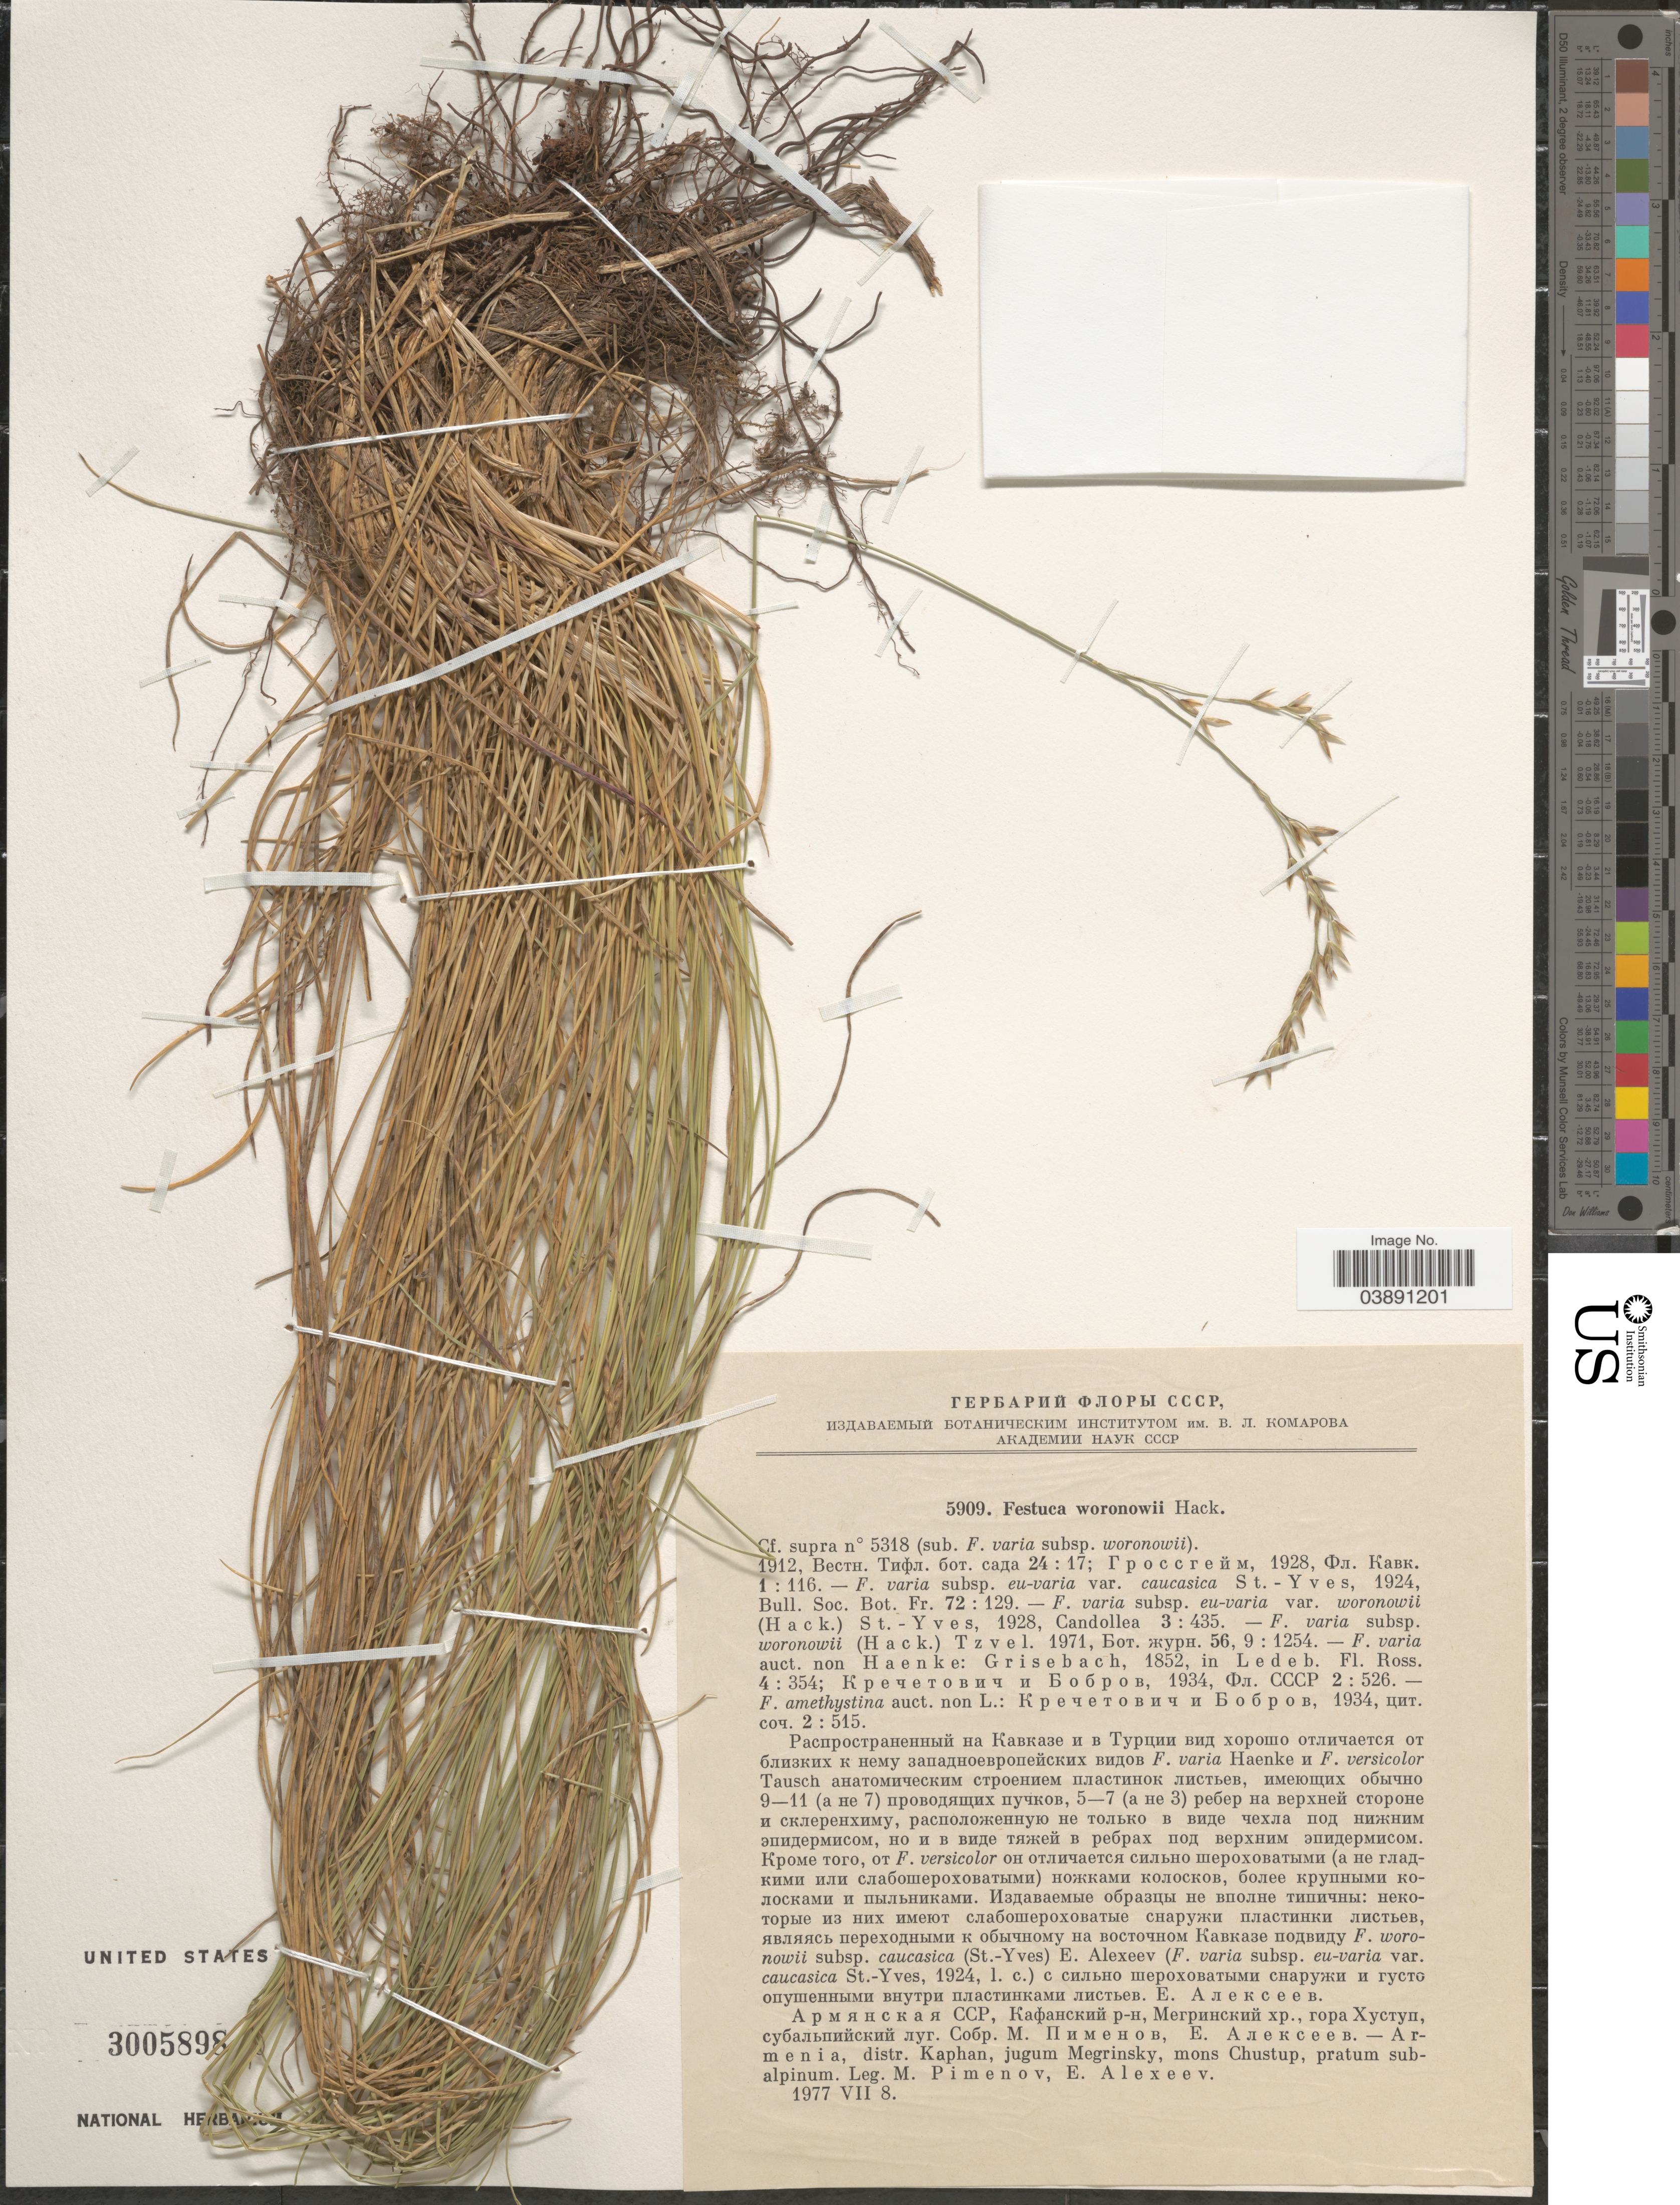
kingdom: Plantae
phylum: Tracheophyta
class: Liliopsida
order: Poales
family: Poaceae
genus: Festuca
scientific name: Festuca varia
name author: Haenke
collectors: M. Pimenov & E. B. Alexeev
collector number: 5909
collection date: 1977-07-08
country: Armenia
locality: Distr. Kaphan, jugum Megrinsky, mons Chustup, pratum subalpinum.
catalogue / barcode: US 3005898